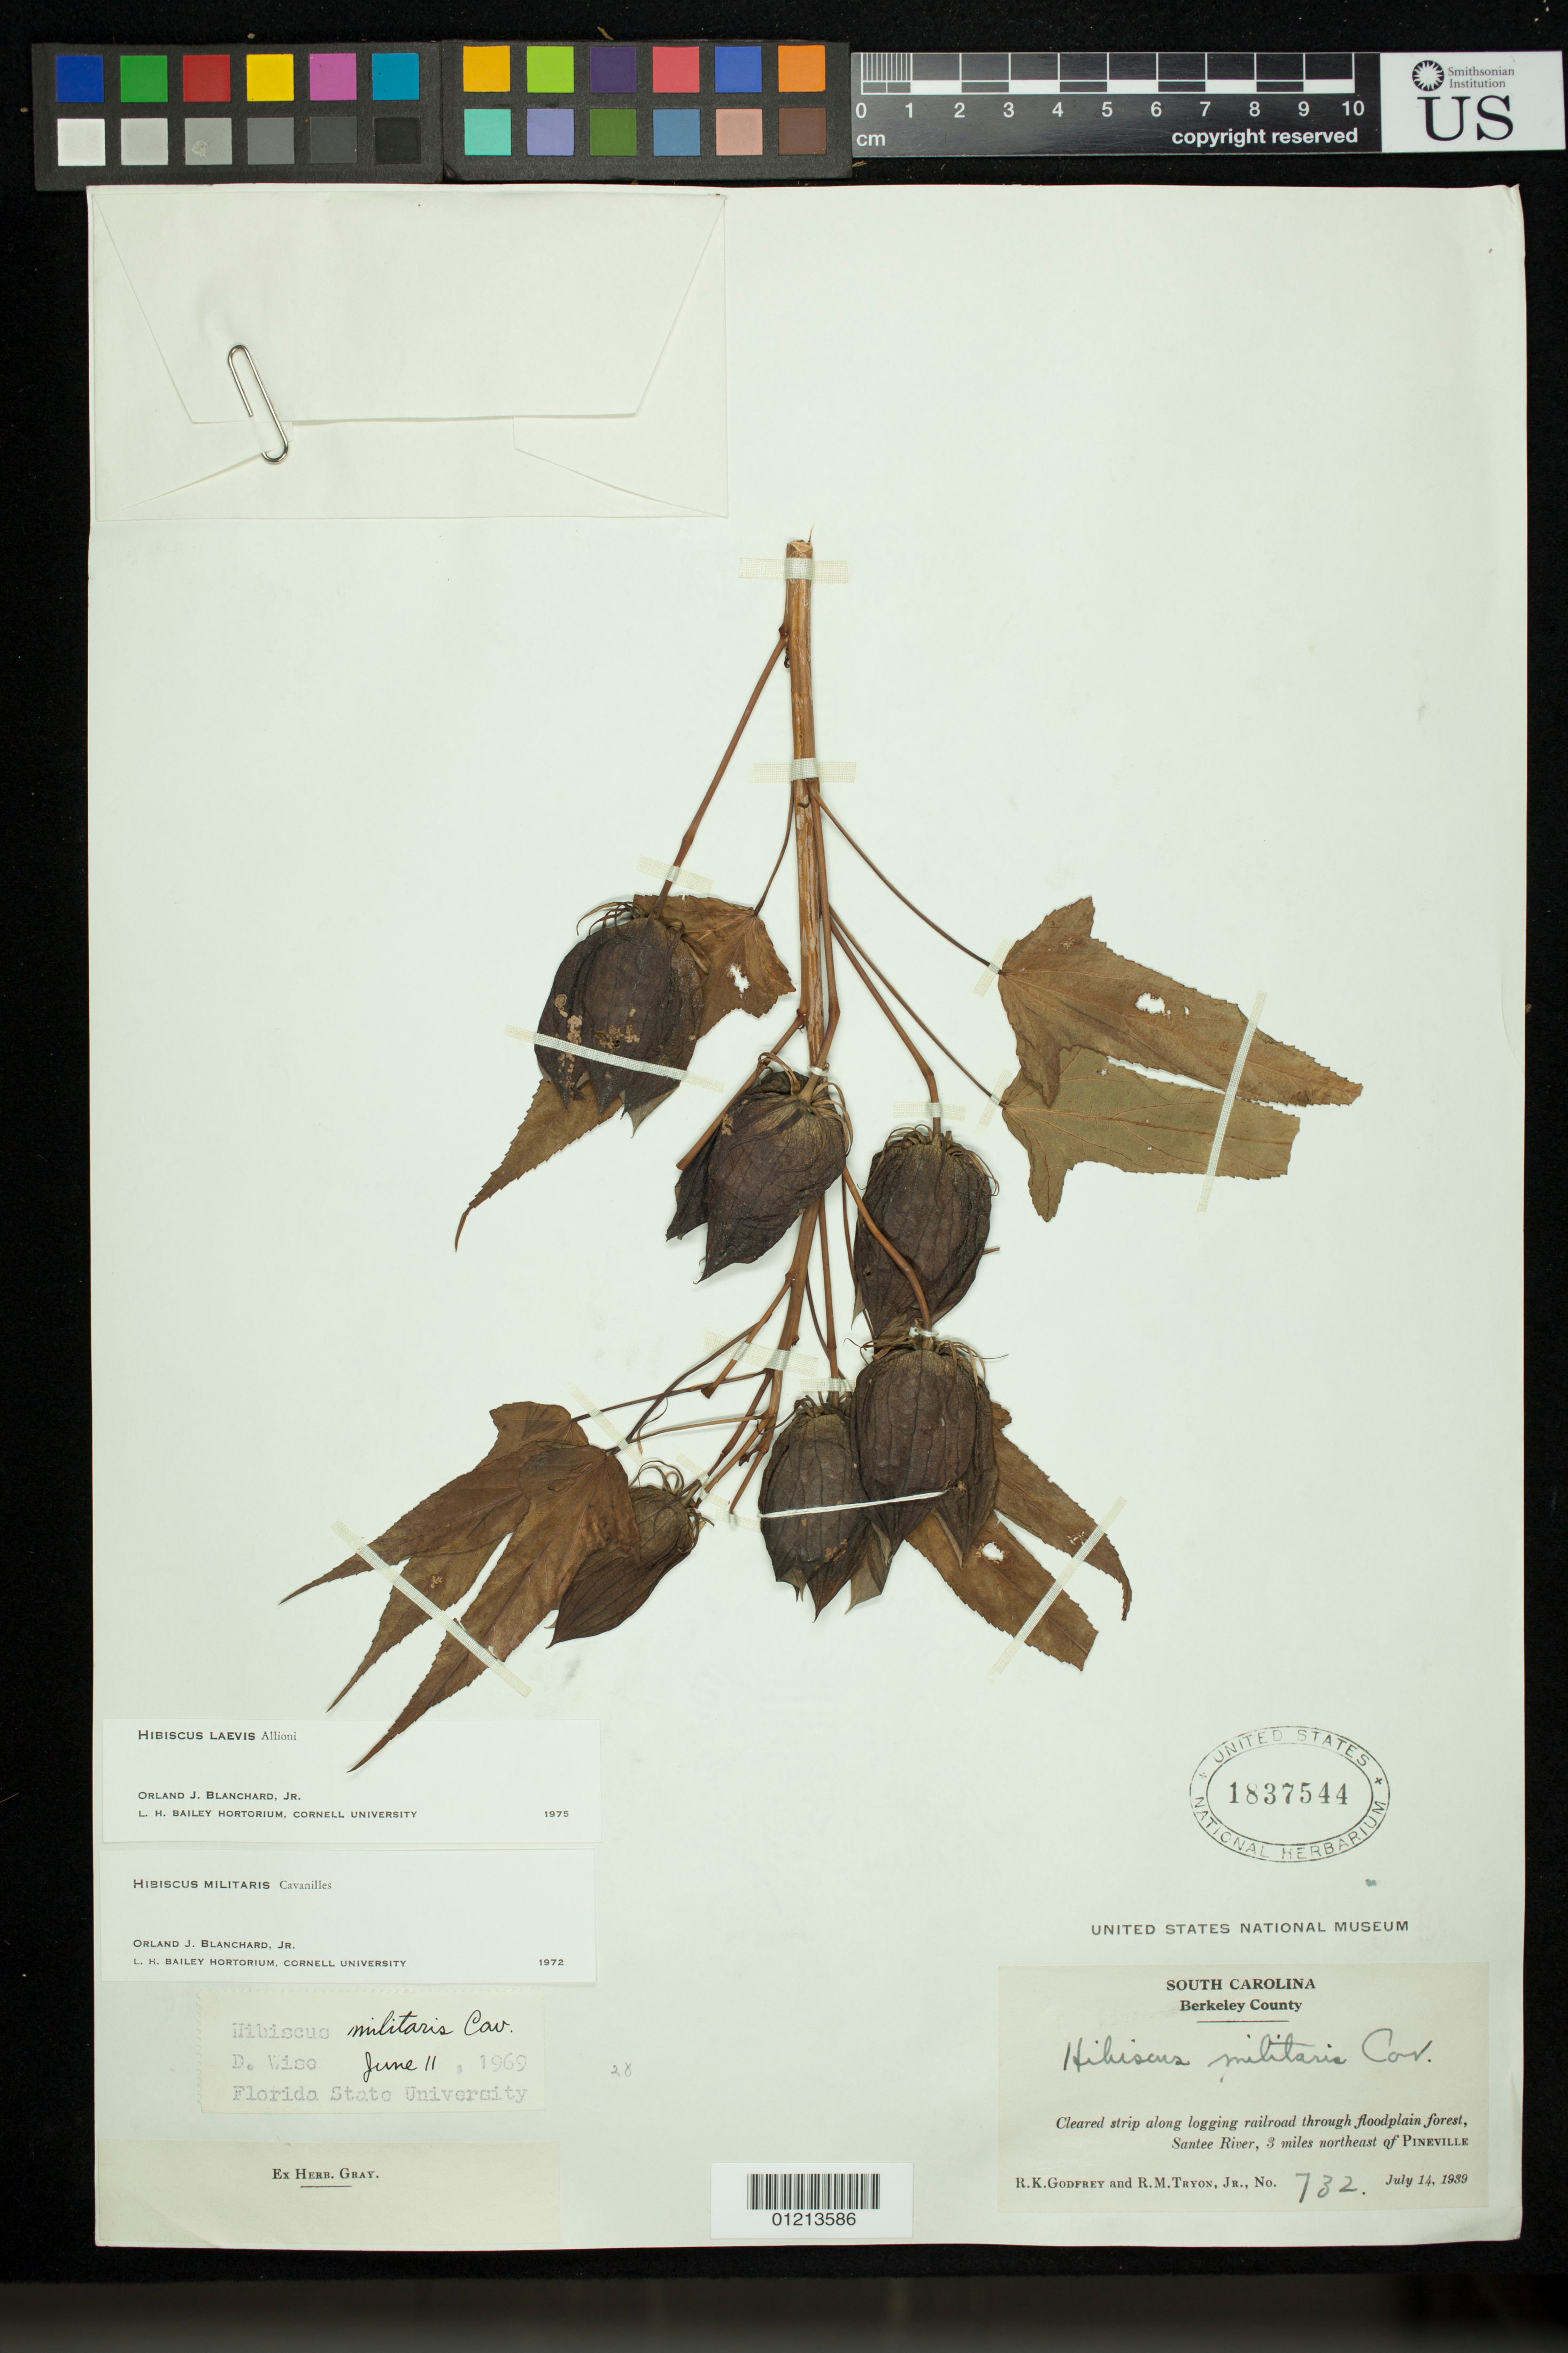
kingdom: Plantae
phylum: Tracheophyta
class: Magnoliopsida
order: Malvales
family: Malvaceae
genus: Hibiscus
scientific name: Hibiscus laevis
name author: All.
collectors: R. K. Godfrey & R. M. Tryon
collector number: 732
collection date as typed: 14 Jul 1939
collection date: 1939-07-14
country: United States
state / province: South Carolina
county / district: Berkeley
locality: Berkeley County: Cleared strip along logging railroad through floodplain forest, Santee River, 3 miles northeast of Pineville.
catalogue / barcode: US 1837544